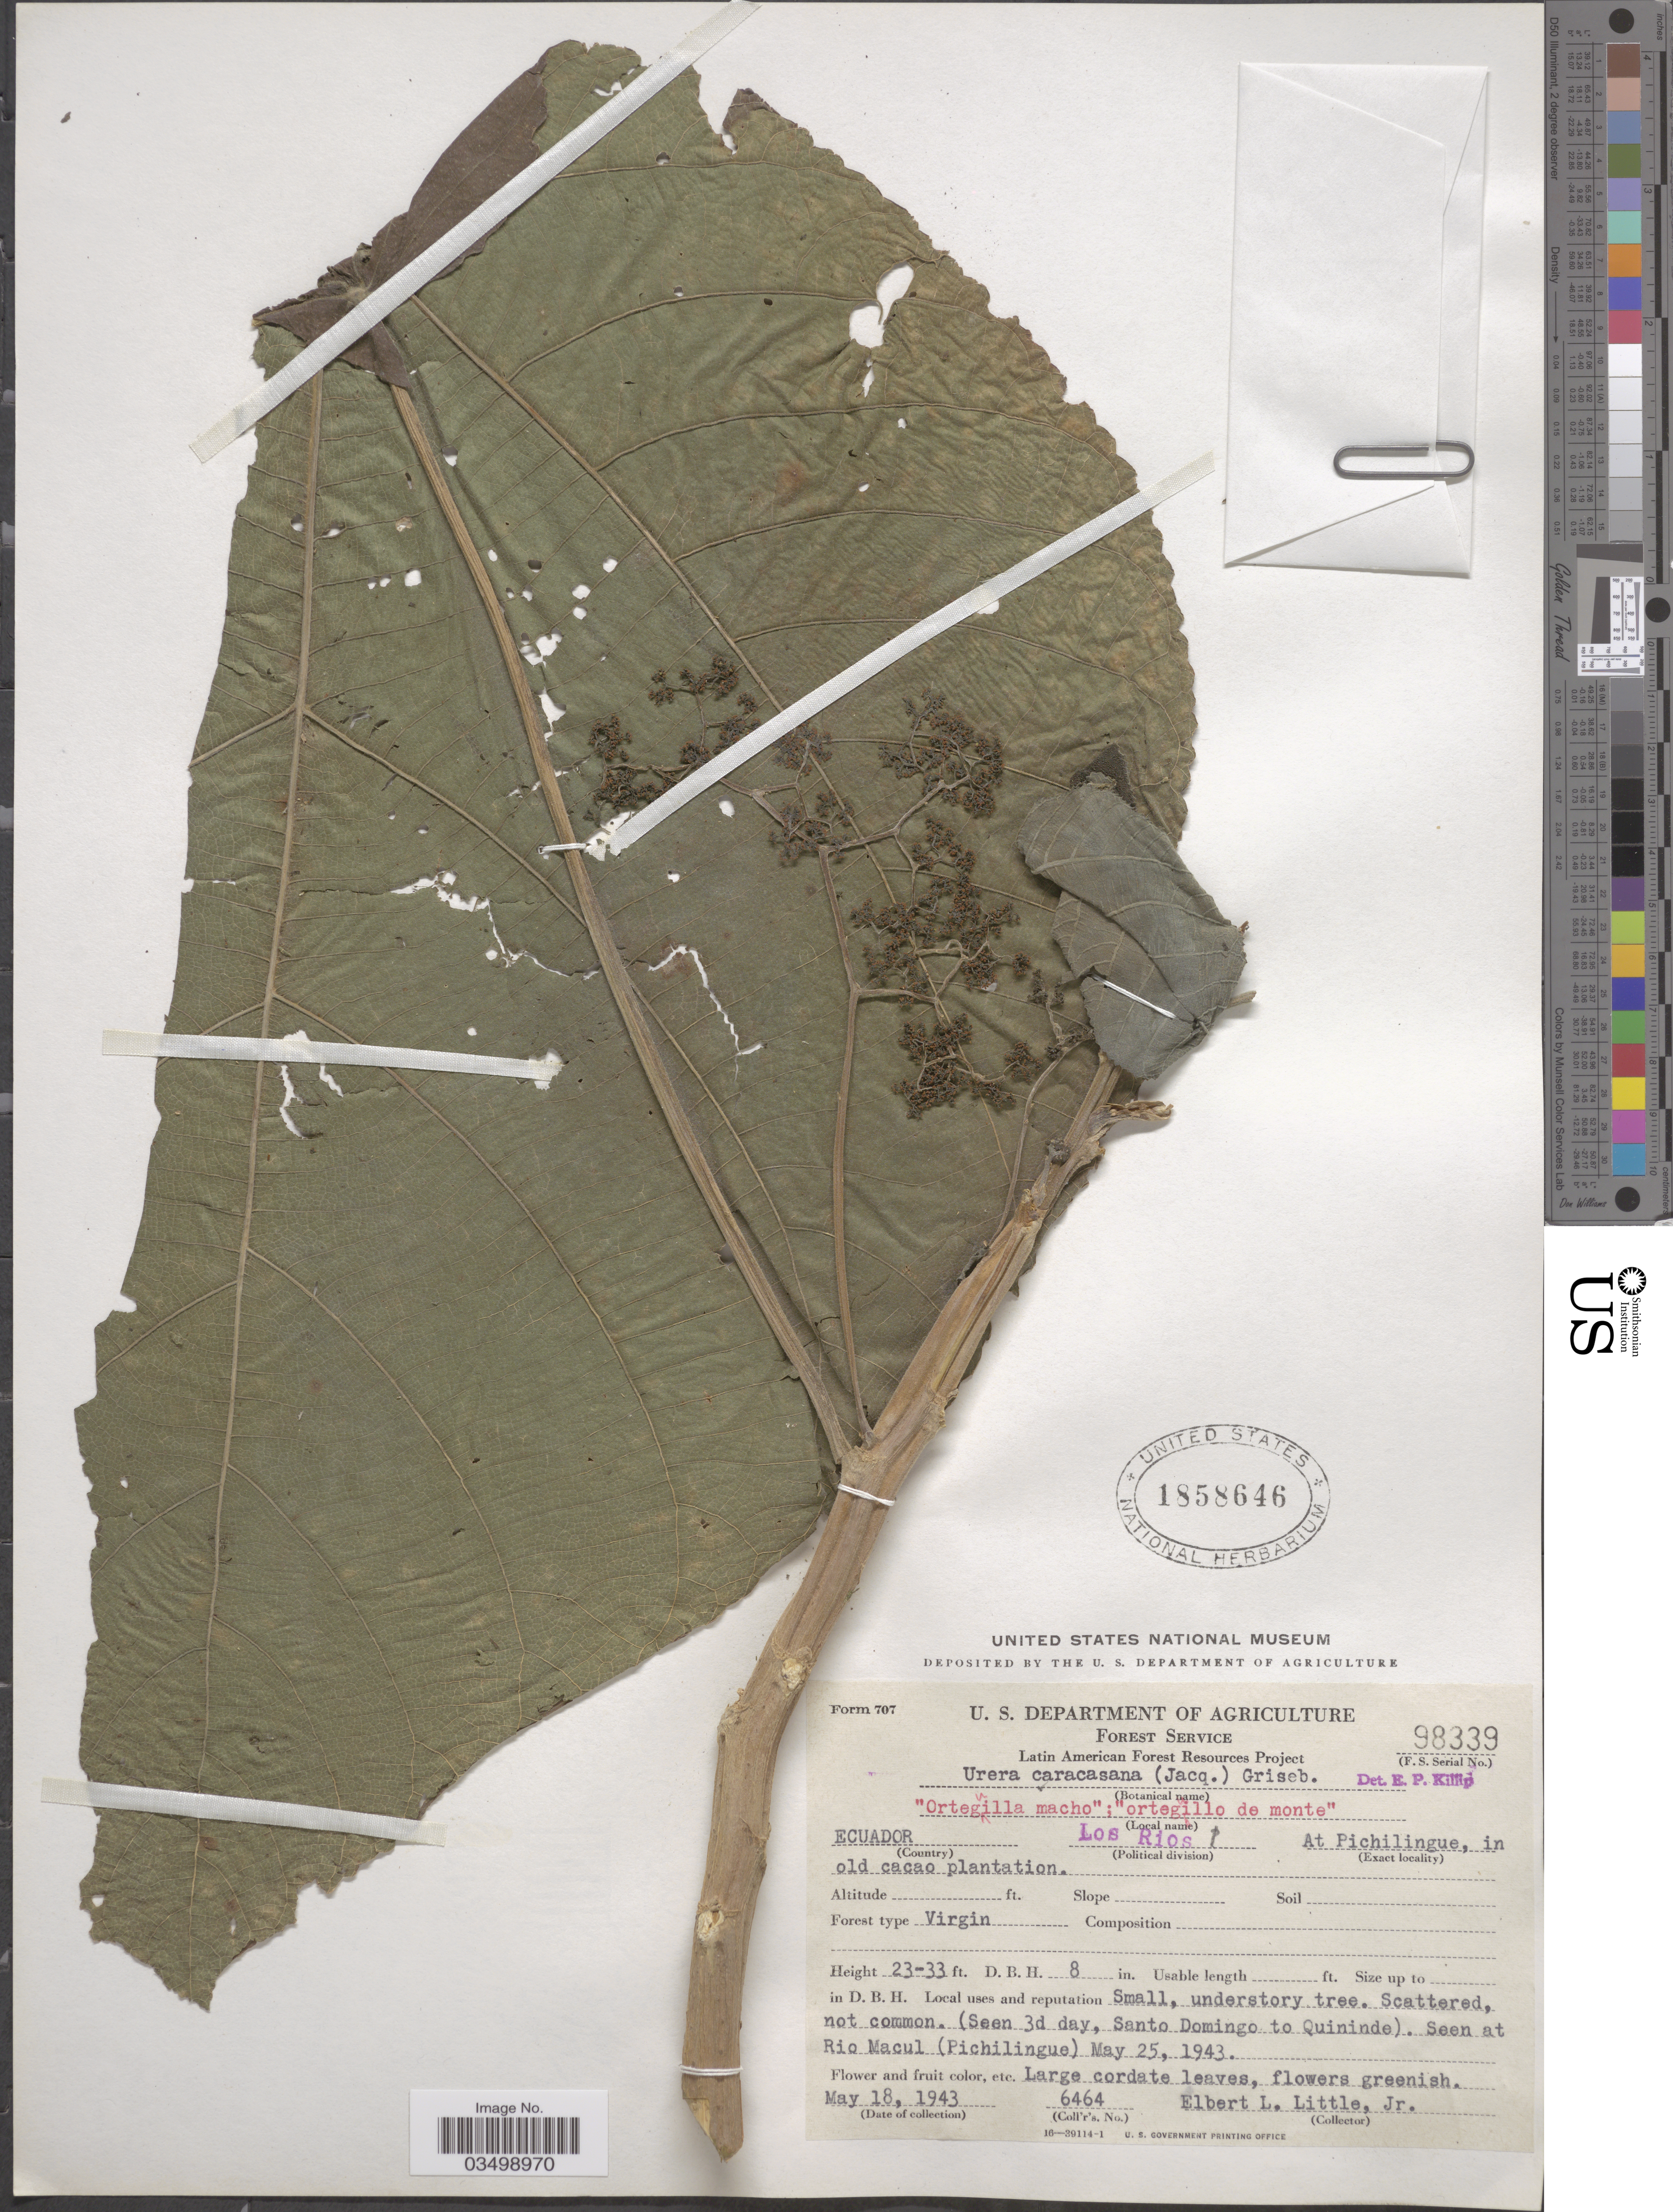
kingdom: Plantae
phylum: Tracheophyta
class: Magnoliopsida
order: Rosales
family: Urticaceae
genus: Urera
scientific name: Urera caracasana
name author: (Jacq.) Gaudich. ex Griseb.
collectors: E. L. Little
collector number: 6464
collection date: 1943-05-18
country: Ecuador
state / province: Los Ríos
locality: At Pichilingue, in old cacao plantation.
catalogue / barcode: US 1858646